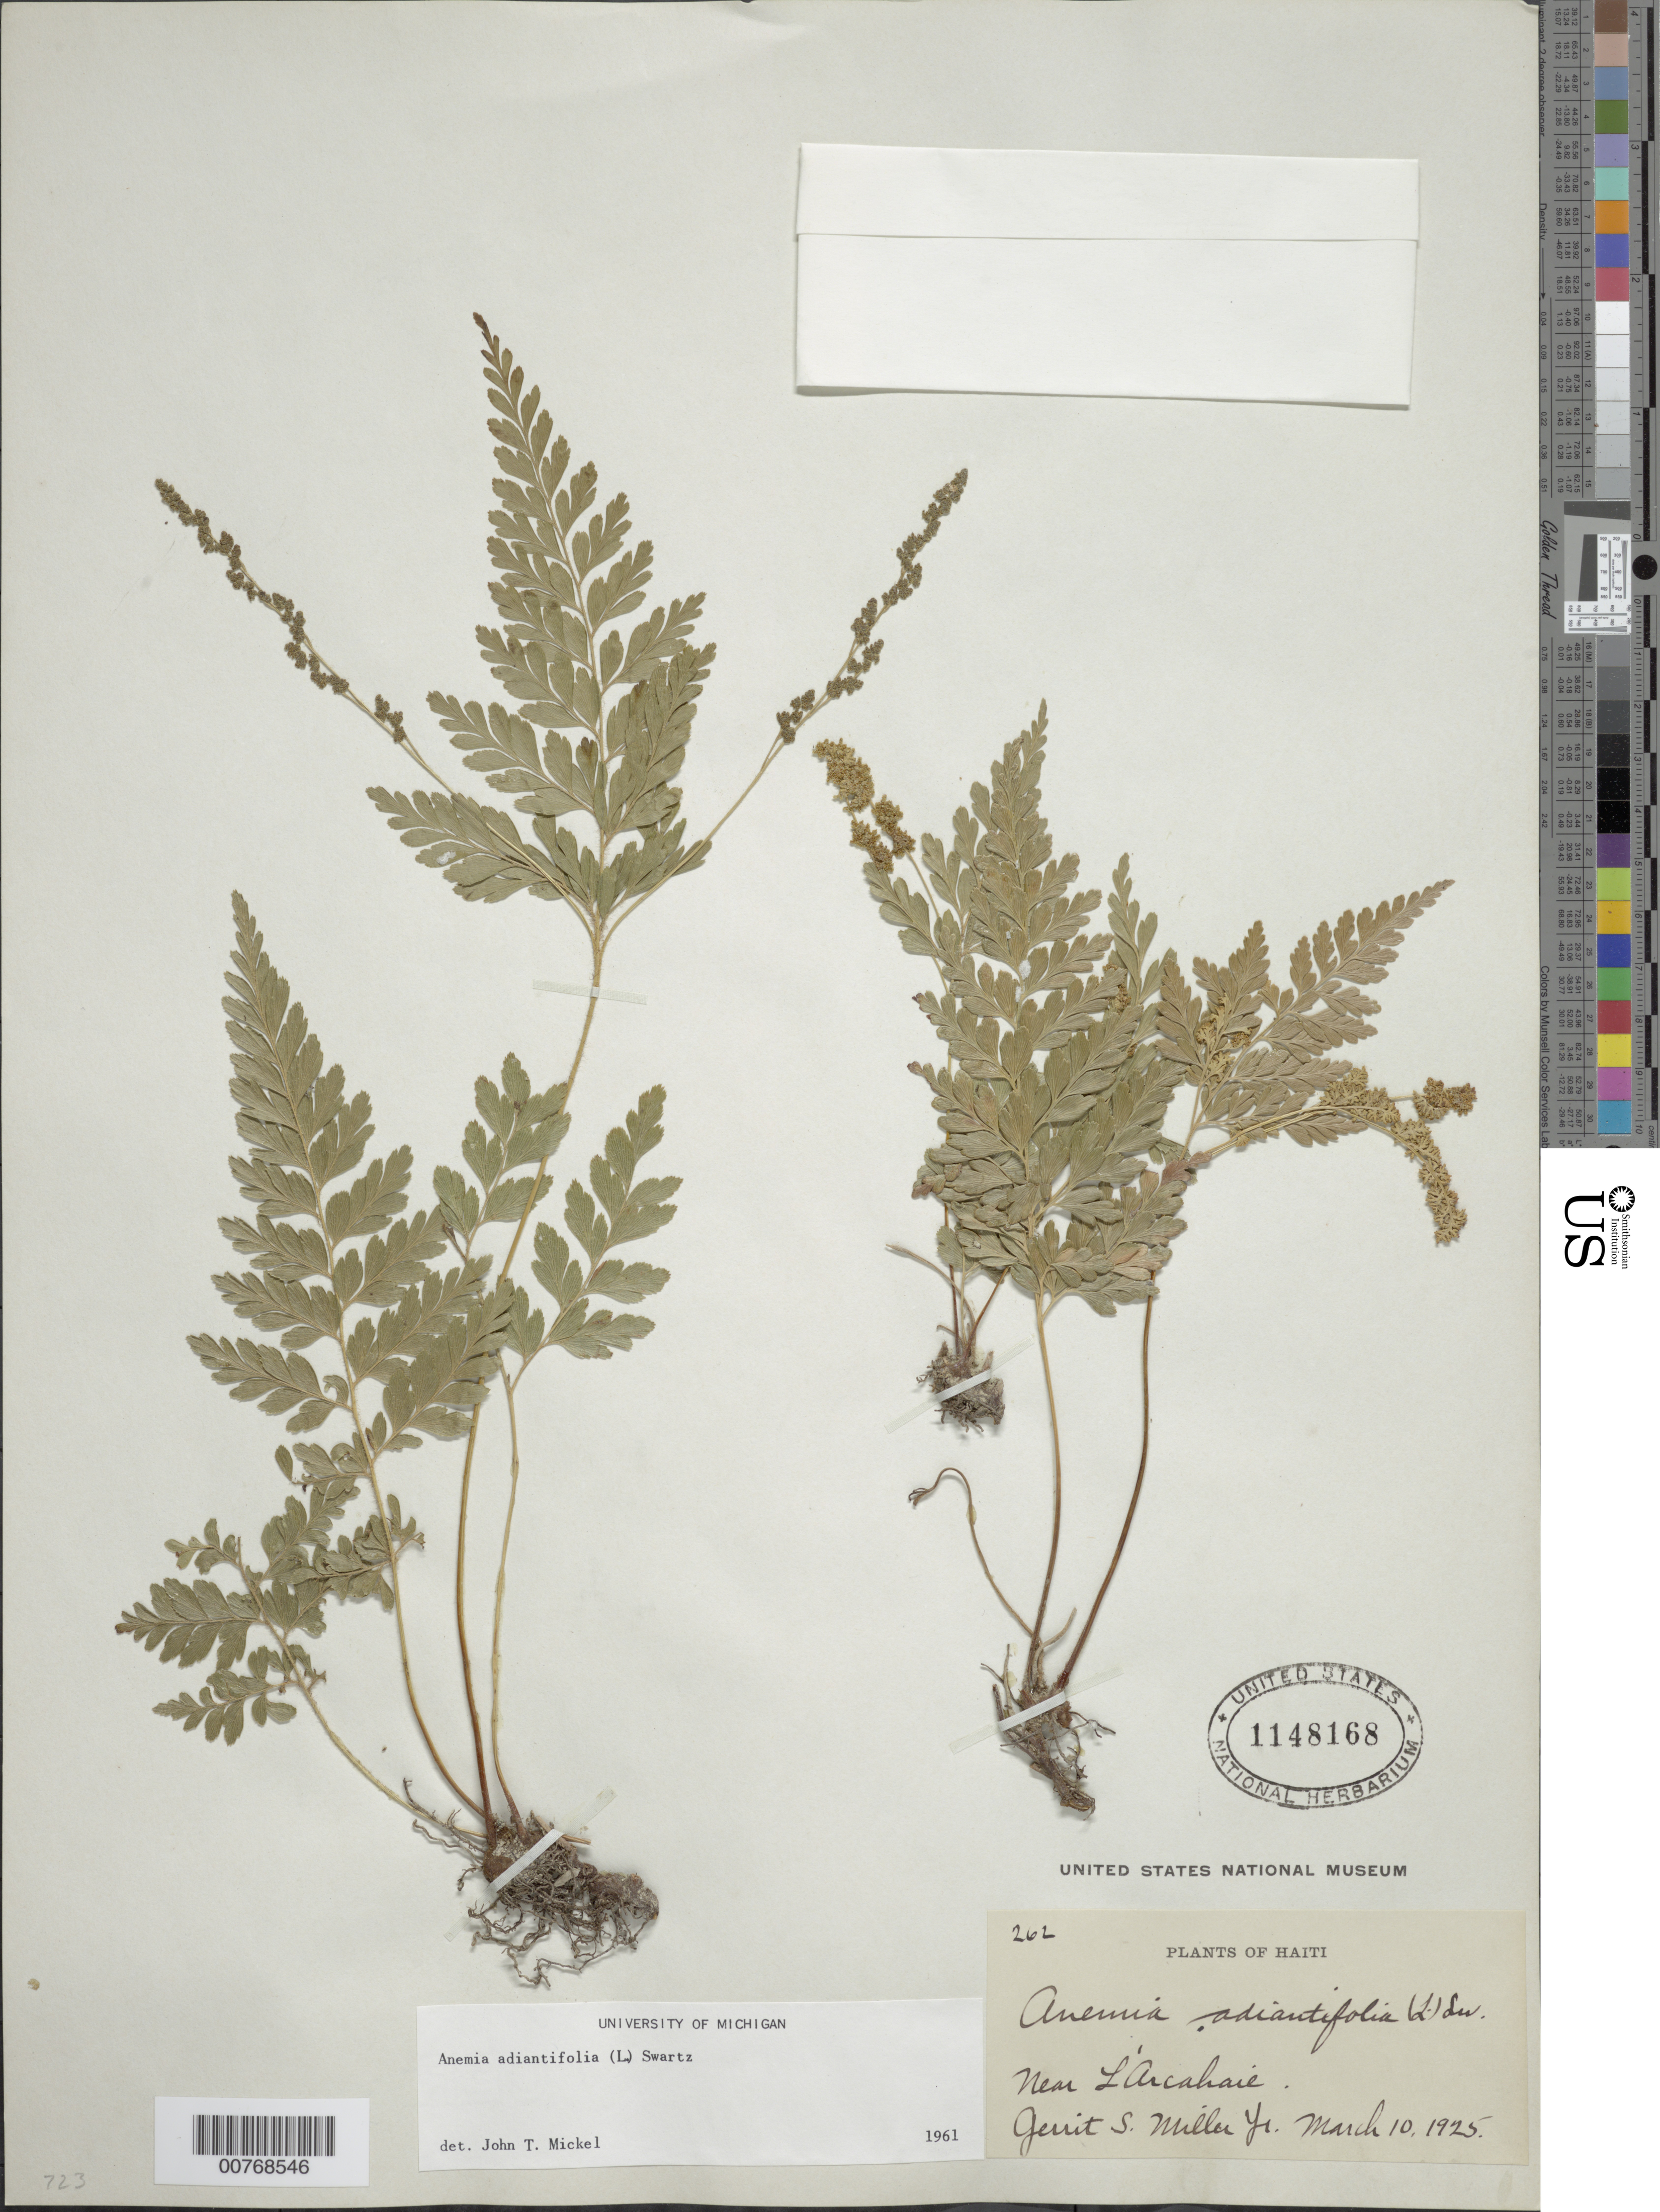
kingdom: Plantae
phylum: Tracheophyta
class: Polypodiopsida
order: Schizaeales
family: Anemiaceae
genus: Anemia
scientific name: Anemia adiantifolia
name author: (L.) Sw.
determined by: Mickel, J. T., (NY), New York Botanical Garden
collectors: G. S. Miller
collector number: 262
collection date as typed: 10 Mar 1925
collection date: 1925-03-10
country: Haiti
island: Hispaniola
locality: Near L'Arcahaire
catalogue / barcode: US 1148168